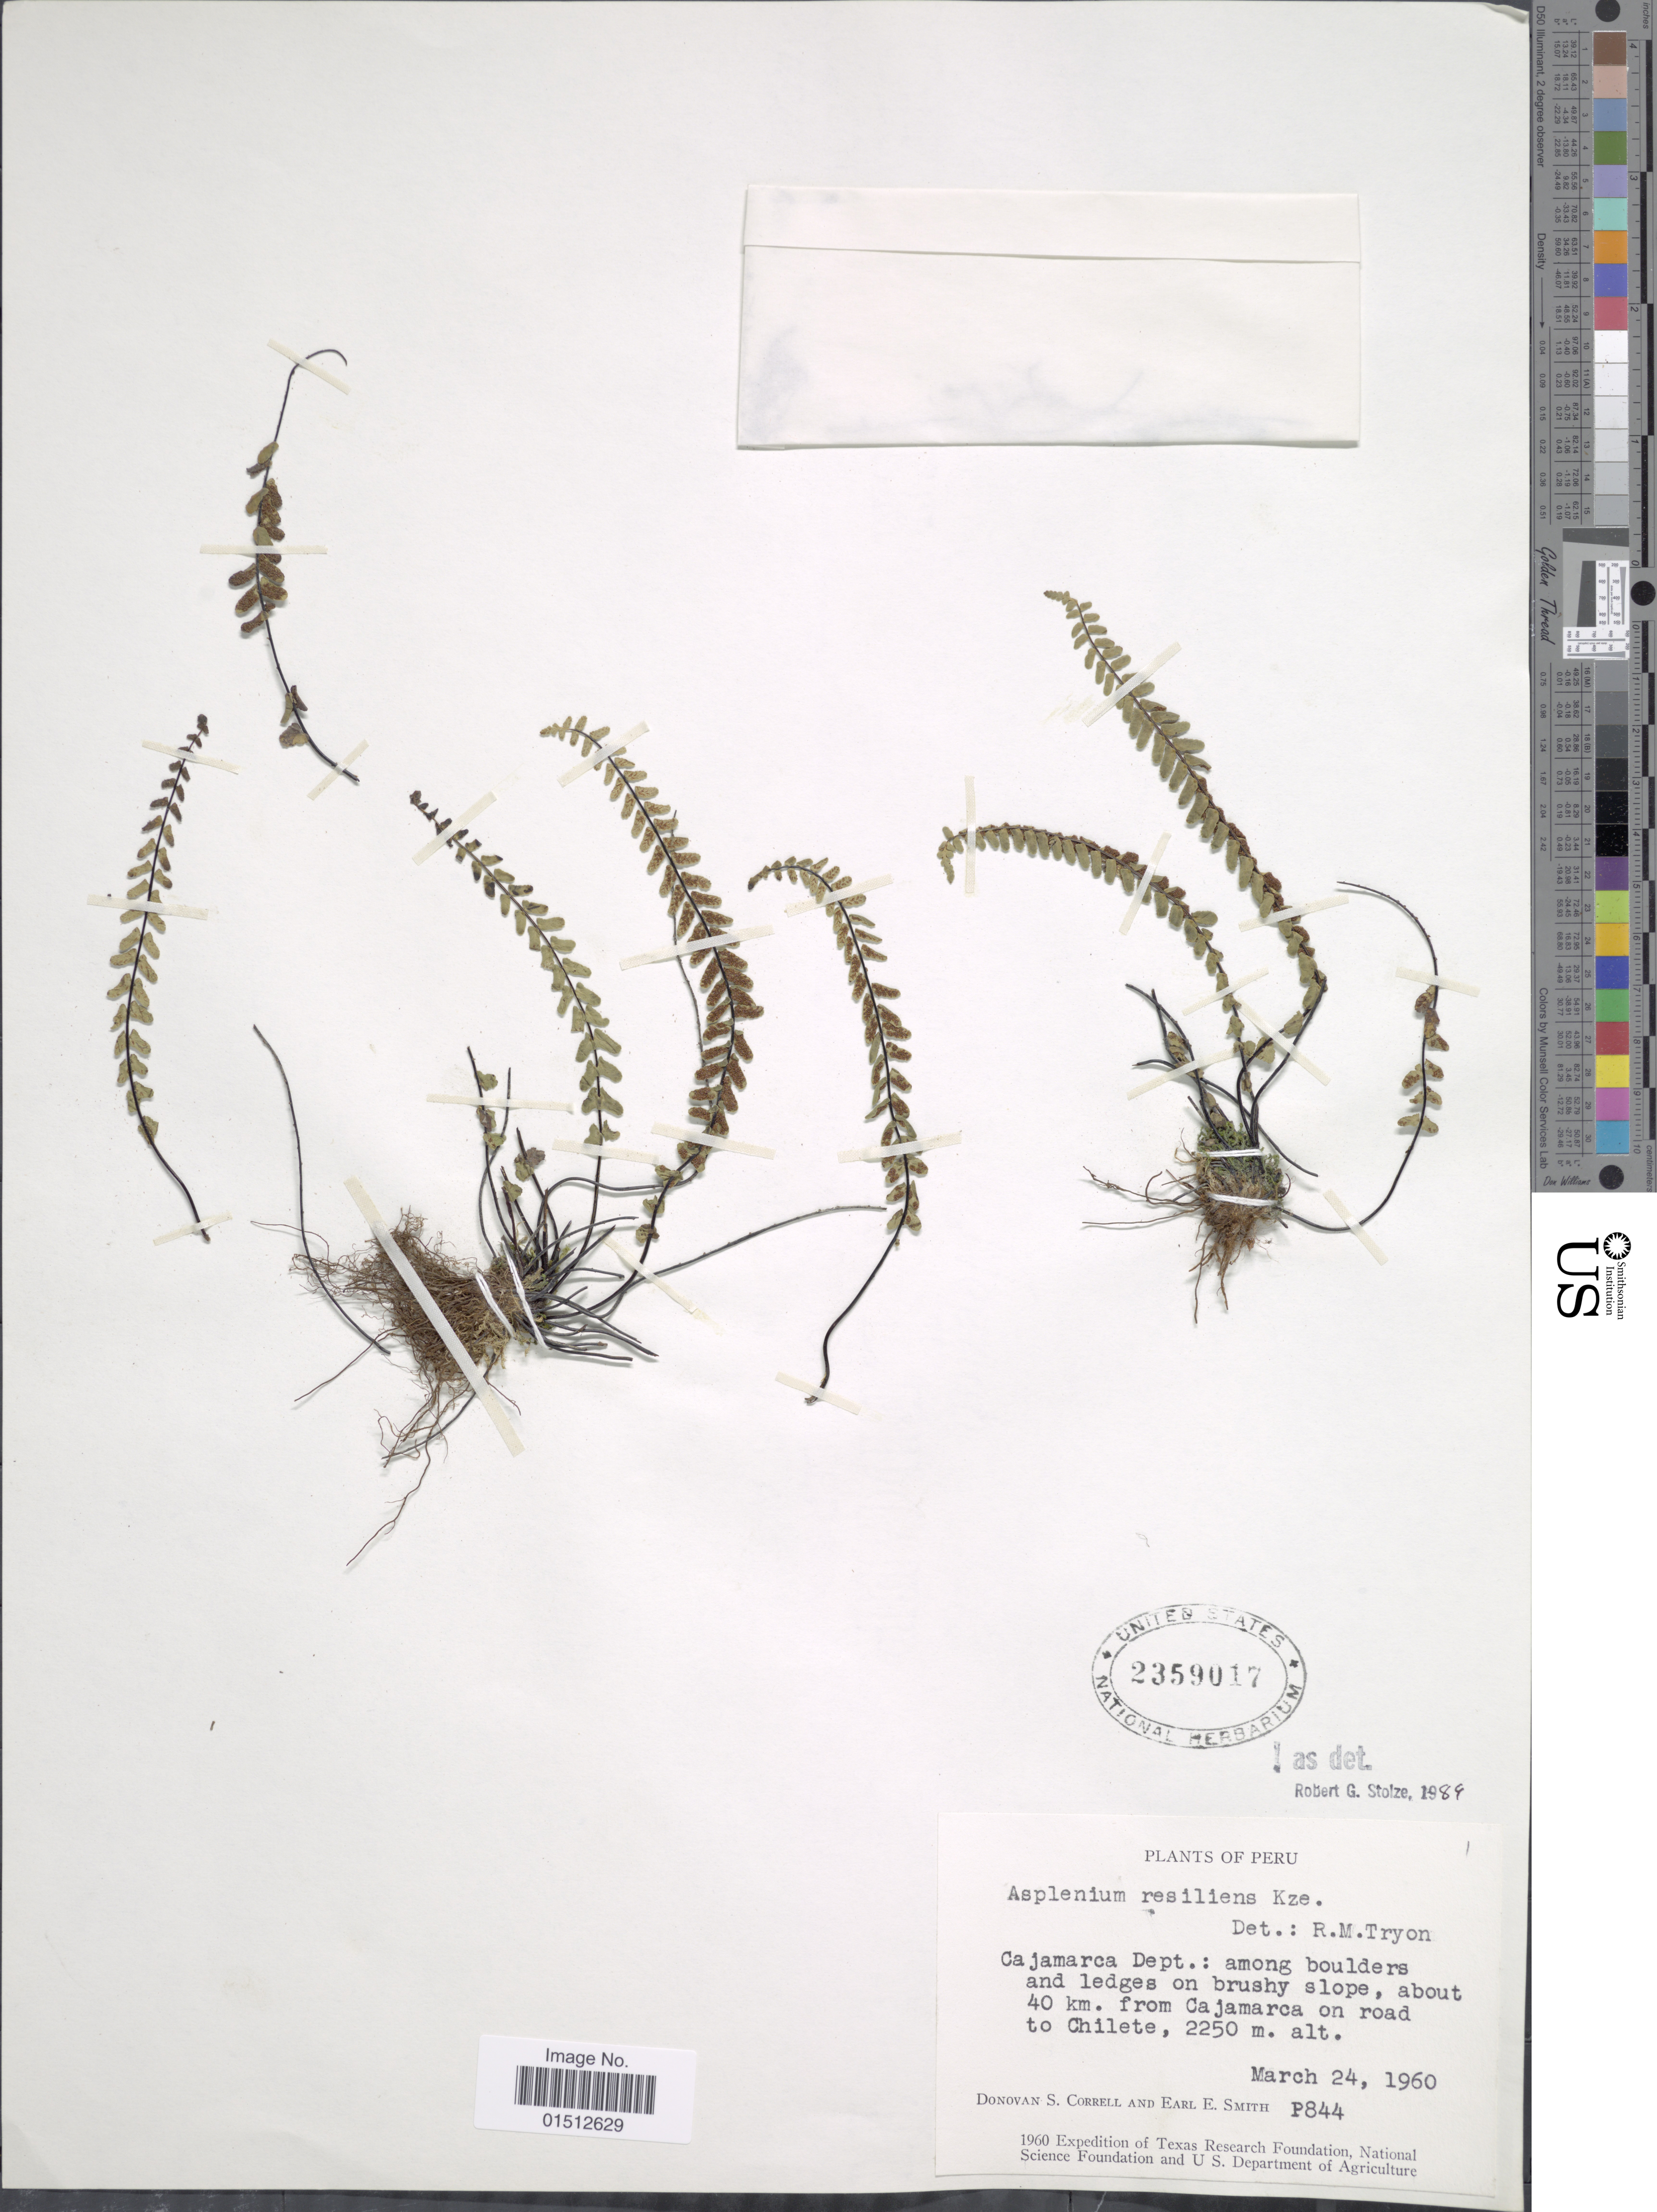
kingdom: Plantae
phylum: Tracheophyta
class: Polypodiopsida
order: Polypodiales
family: Aspleniaceae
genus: Asplenium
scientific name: Asplenium resiliens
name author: Kunze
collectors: D. S. Correll & E. E. Smith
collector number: P844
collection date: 1960-03-24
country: Peru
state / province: Cajamarca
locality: Peru, Cajamarca Dept.: among boulders and ledges on brushy slope, about 40 km. from Cajamarca on road to Chilete.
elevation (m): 2250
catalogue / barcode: US 2359017